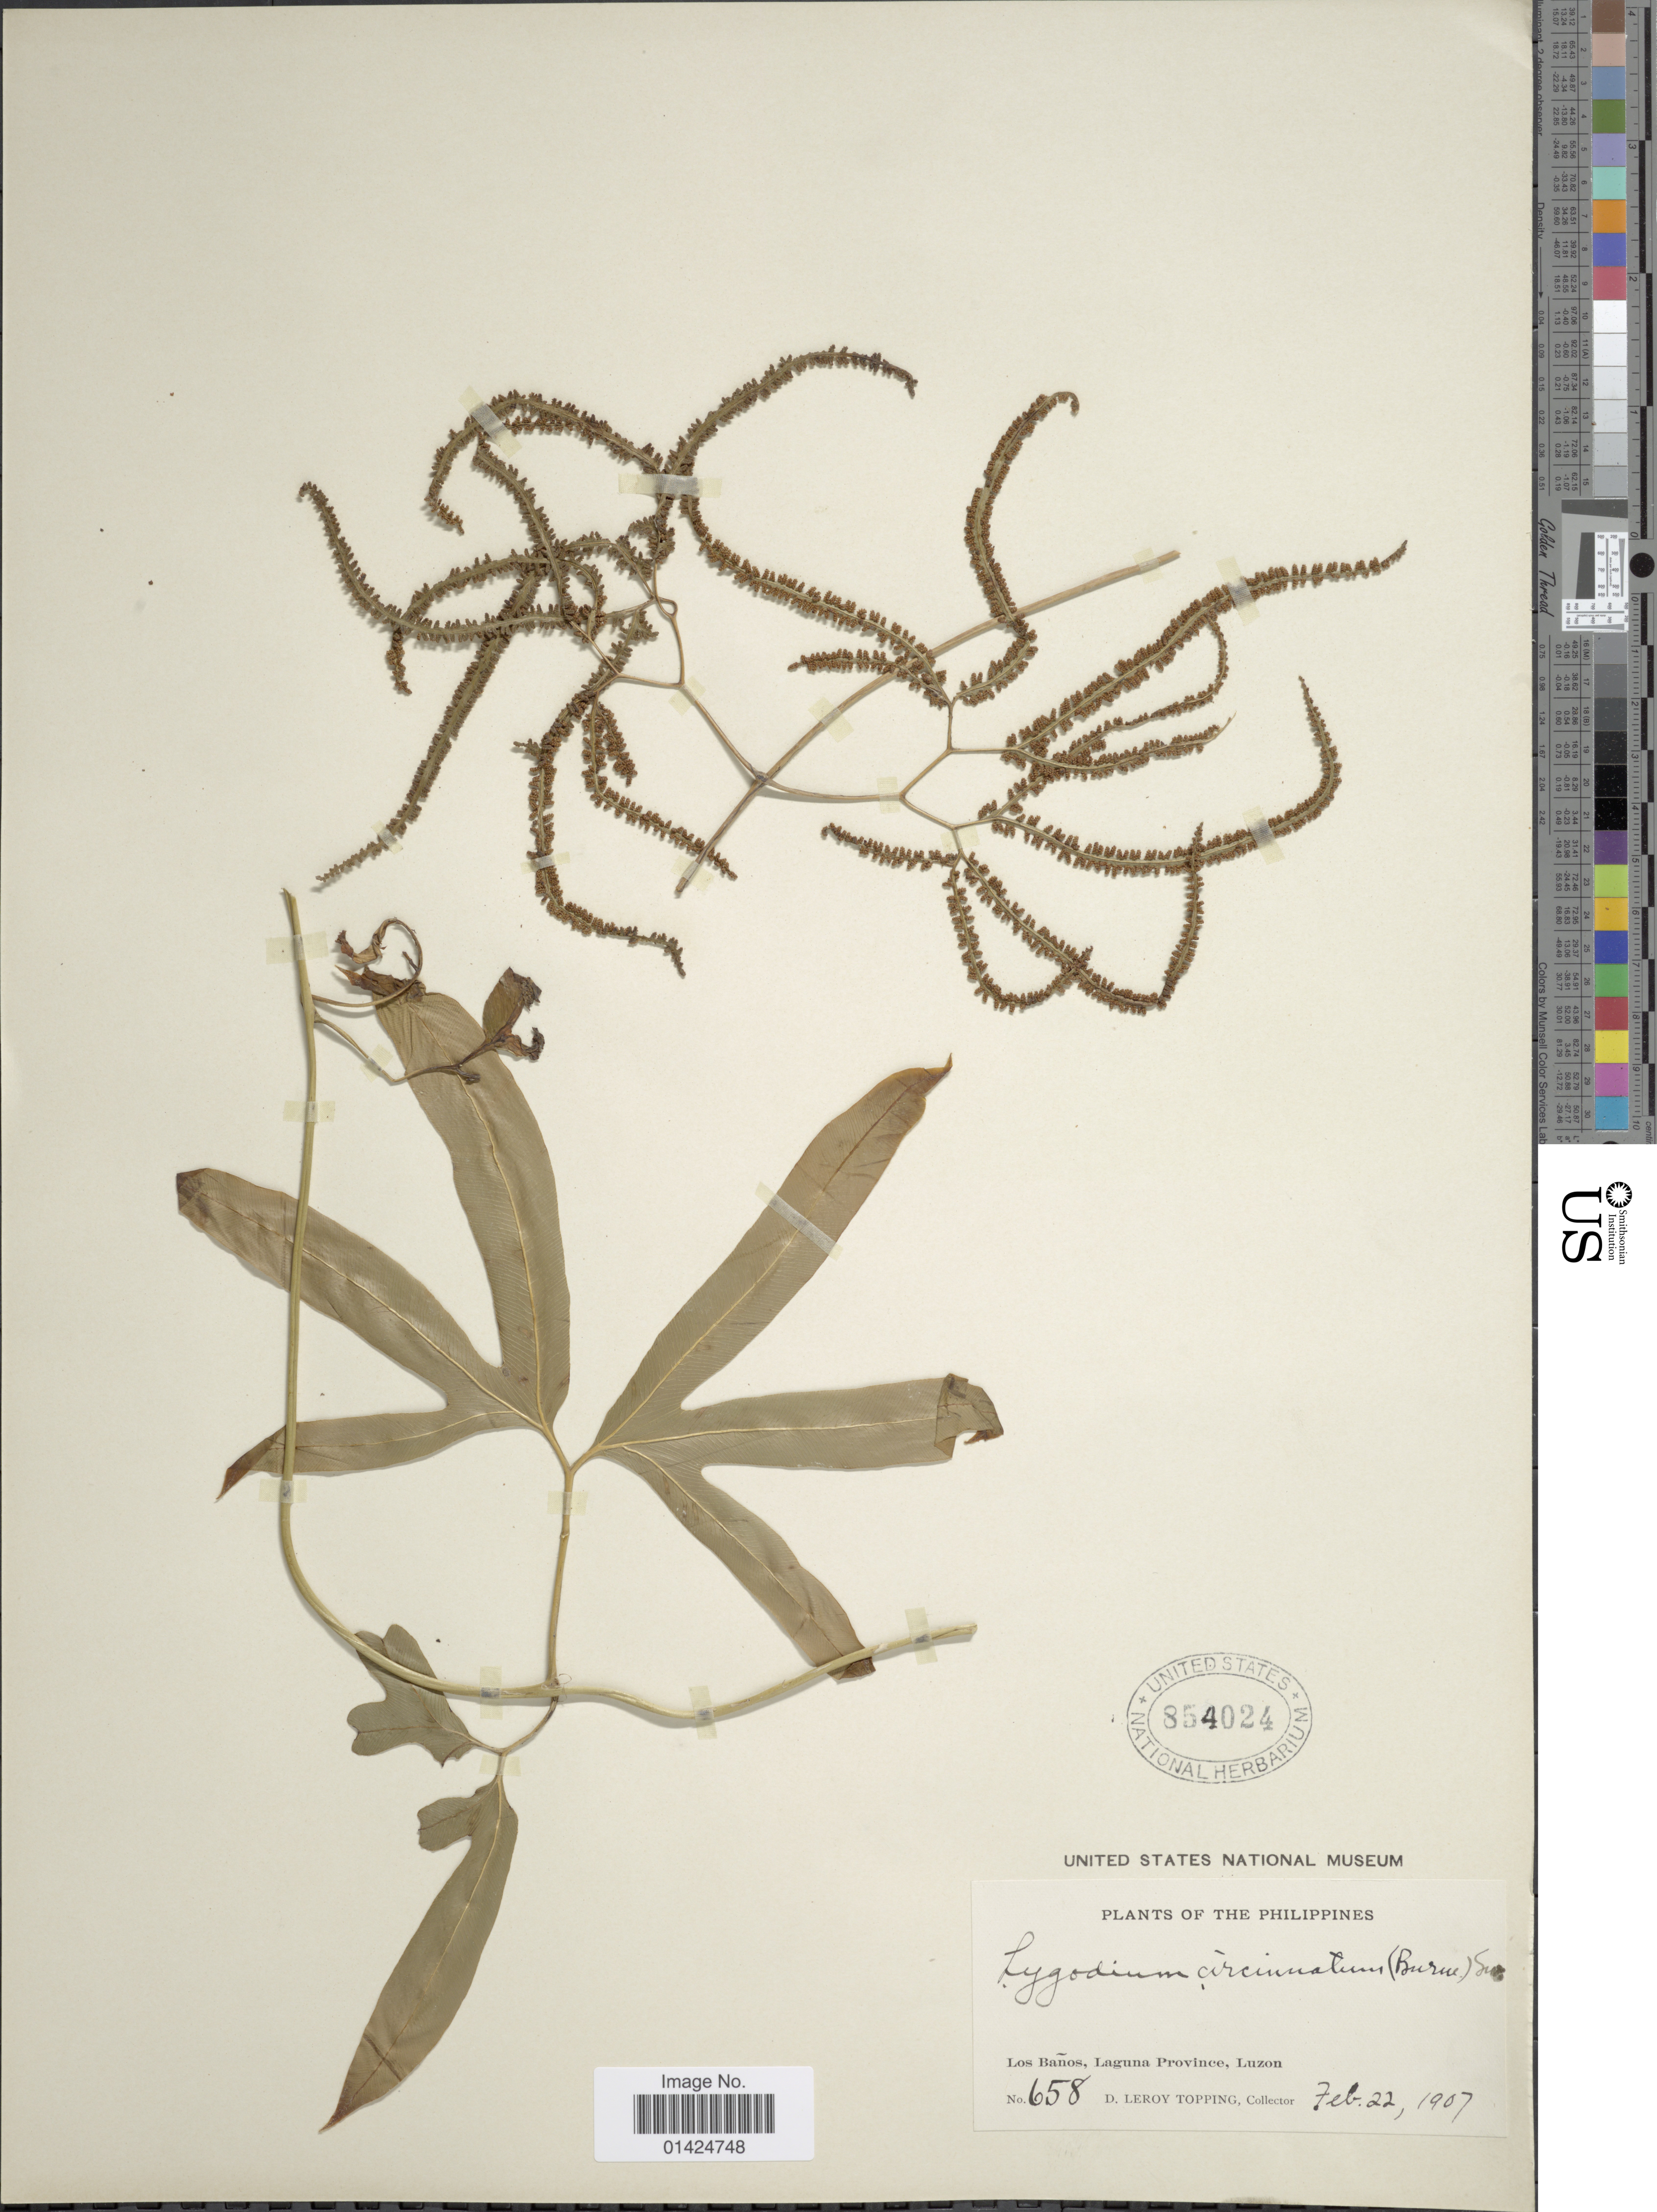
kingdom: Plantae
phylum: Tracheophyta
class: Polypodiopsida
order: Schizaeales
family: Lygodiaceae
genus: Lygodium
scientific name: Lygodium circinnatum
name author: (Burm. f.) Sw.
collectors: D. L. Topping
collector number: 658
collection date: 1907-02-22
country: Philippines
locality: Los Baños, Laguna Province,Luzon.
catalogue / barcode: US 854024